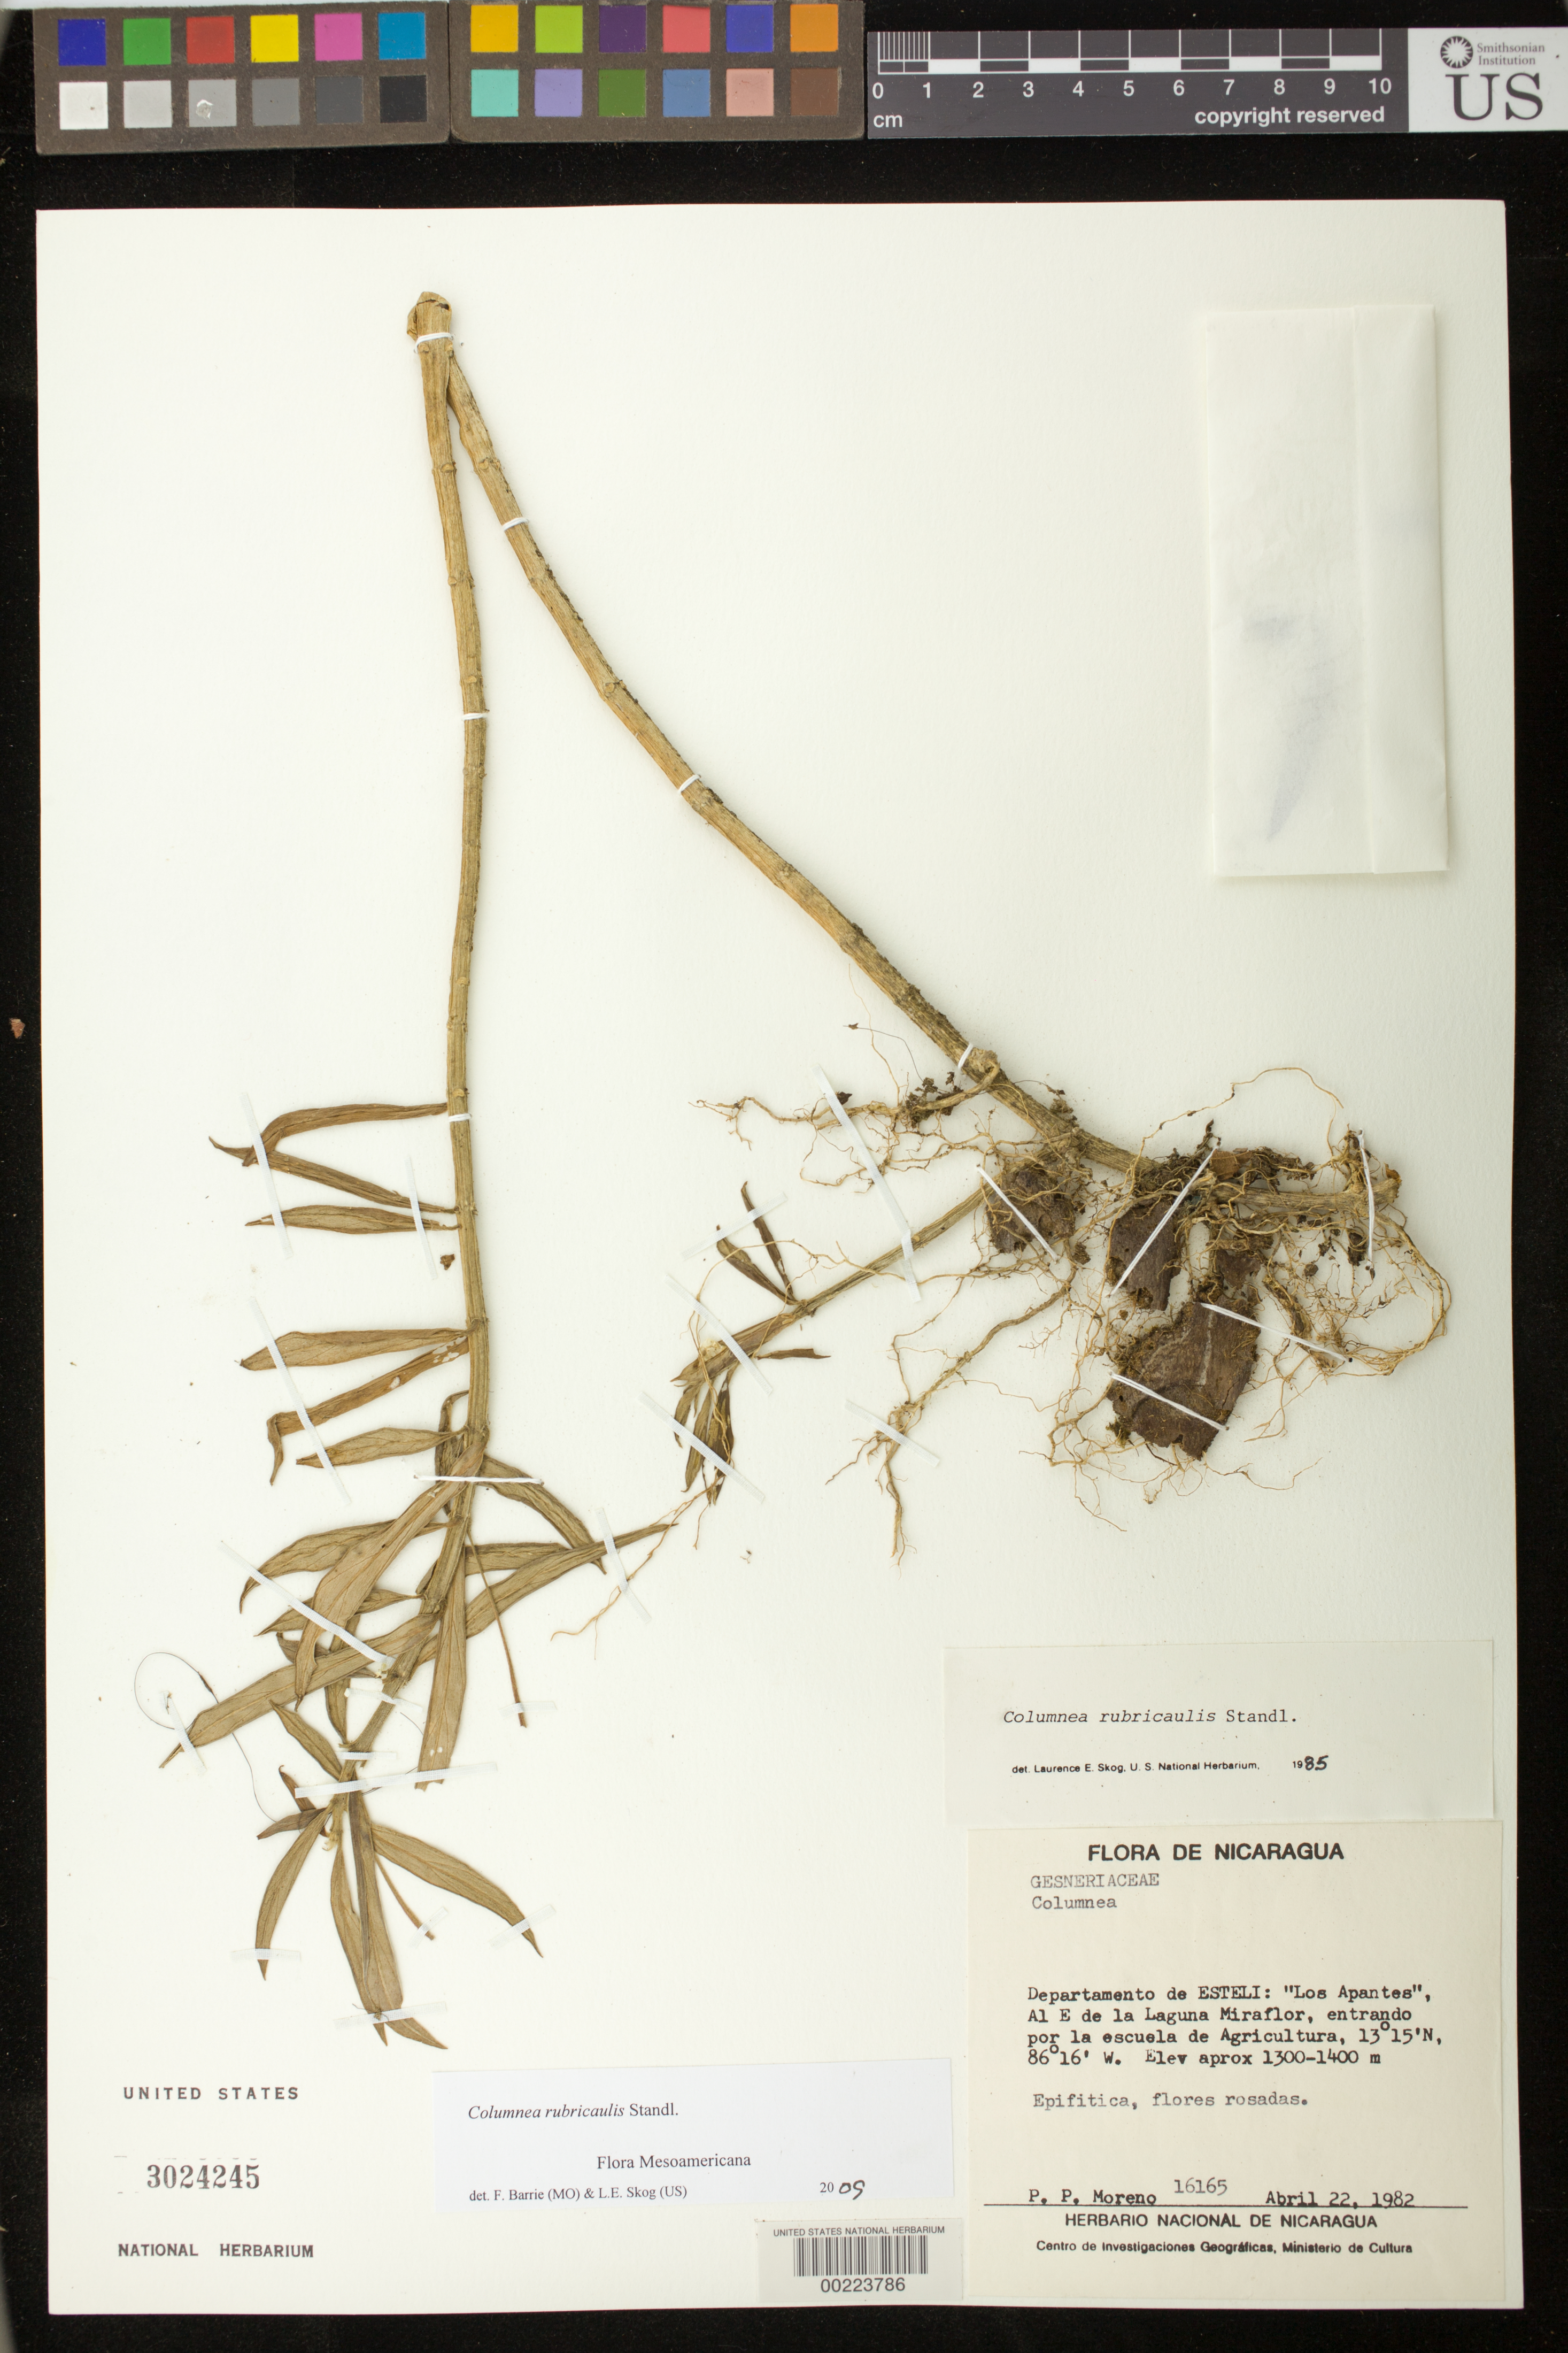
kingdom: Plantae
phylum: Tracheophyta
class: Magnoliopsida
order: Lamiales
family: Gesneriaceae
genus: Columnea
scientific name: Columnea rubricaulis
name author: Standl.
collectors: P. Moreno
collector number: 16165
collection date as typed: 22 Apr 1982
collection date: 1982-04-22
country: Nicaragua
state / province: Esteli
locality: Los Apantes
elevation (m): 1300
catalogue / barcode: US 3024245